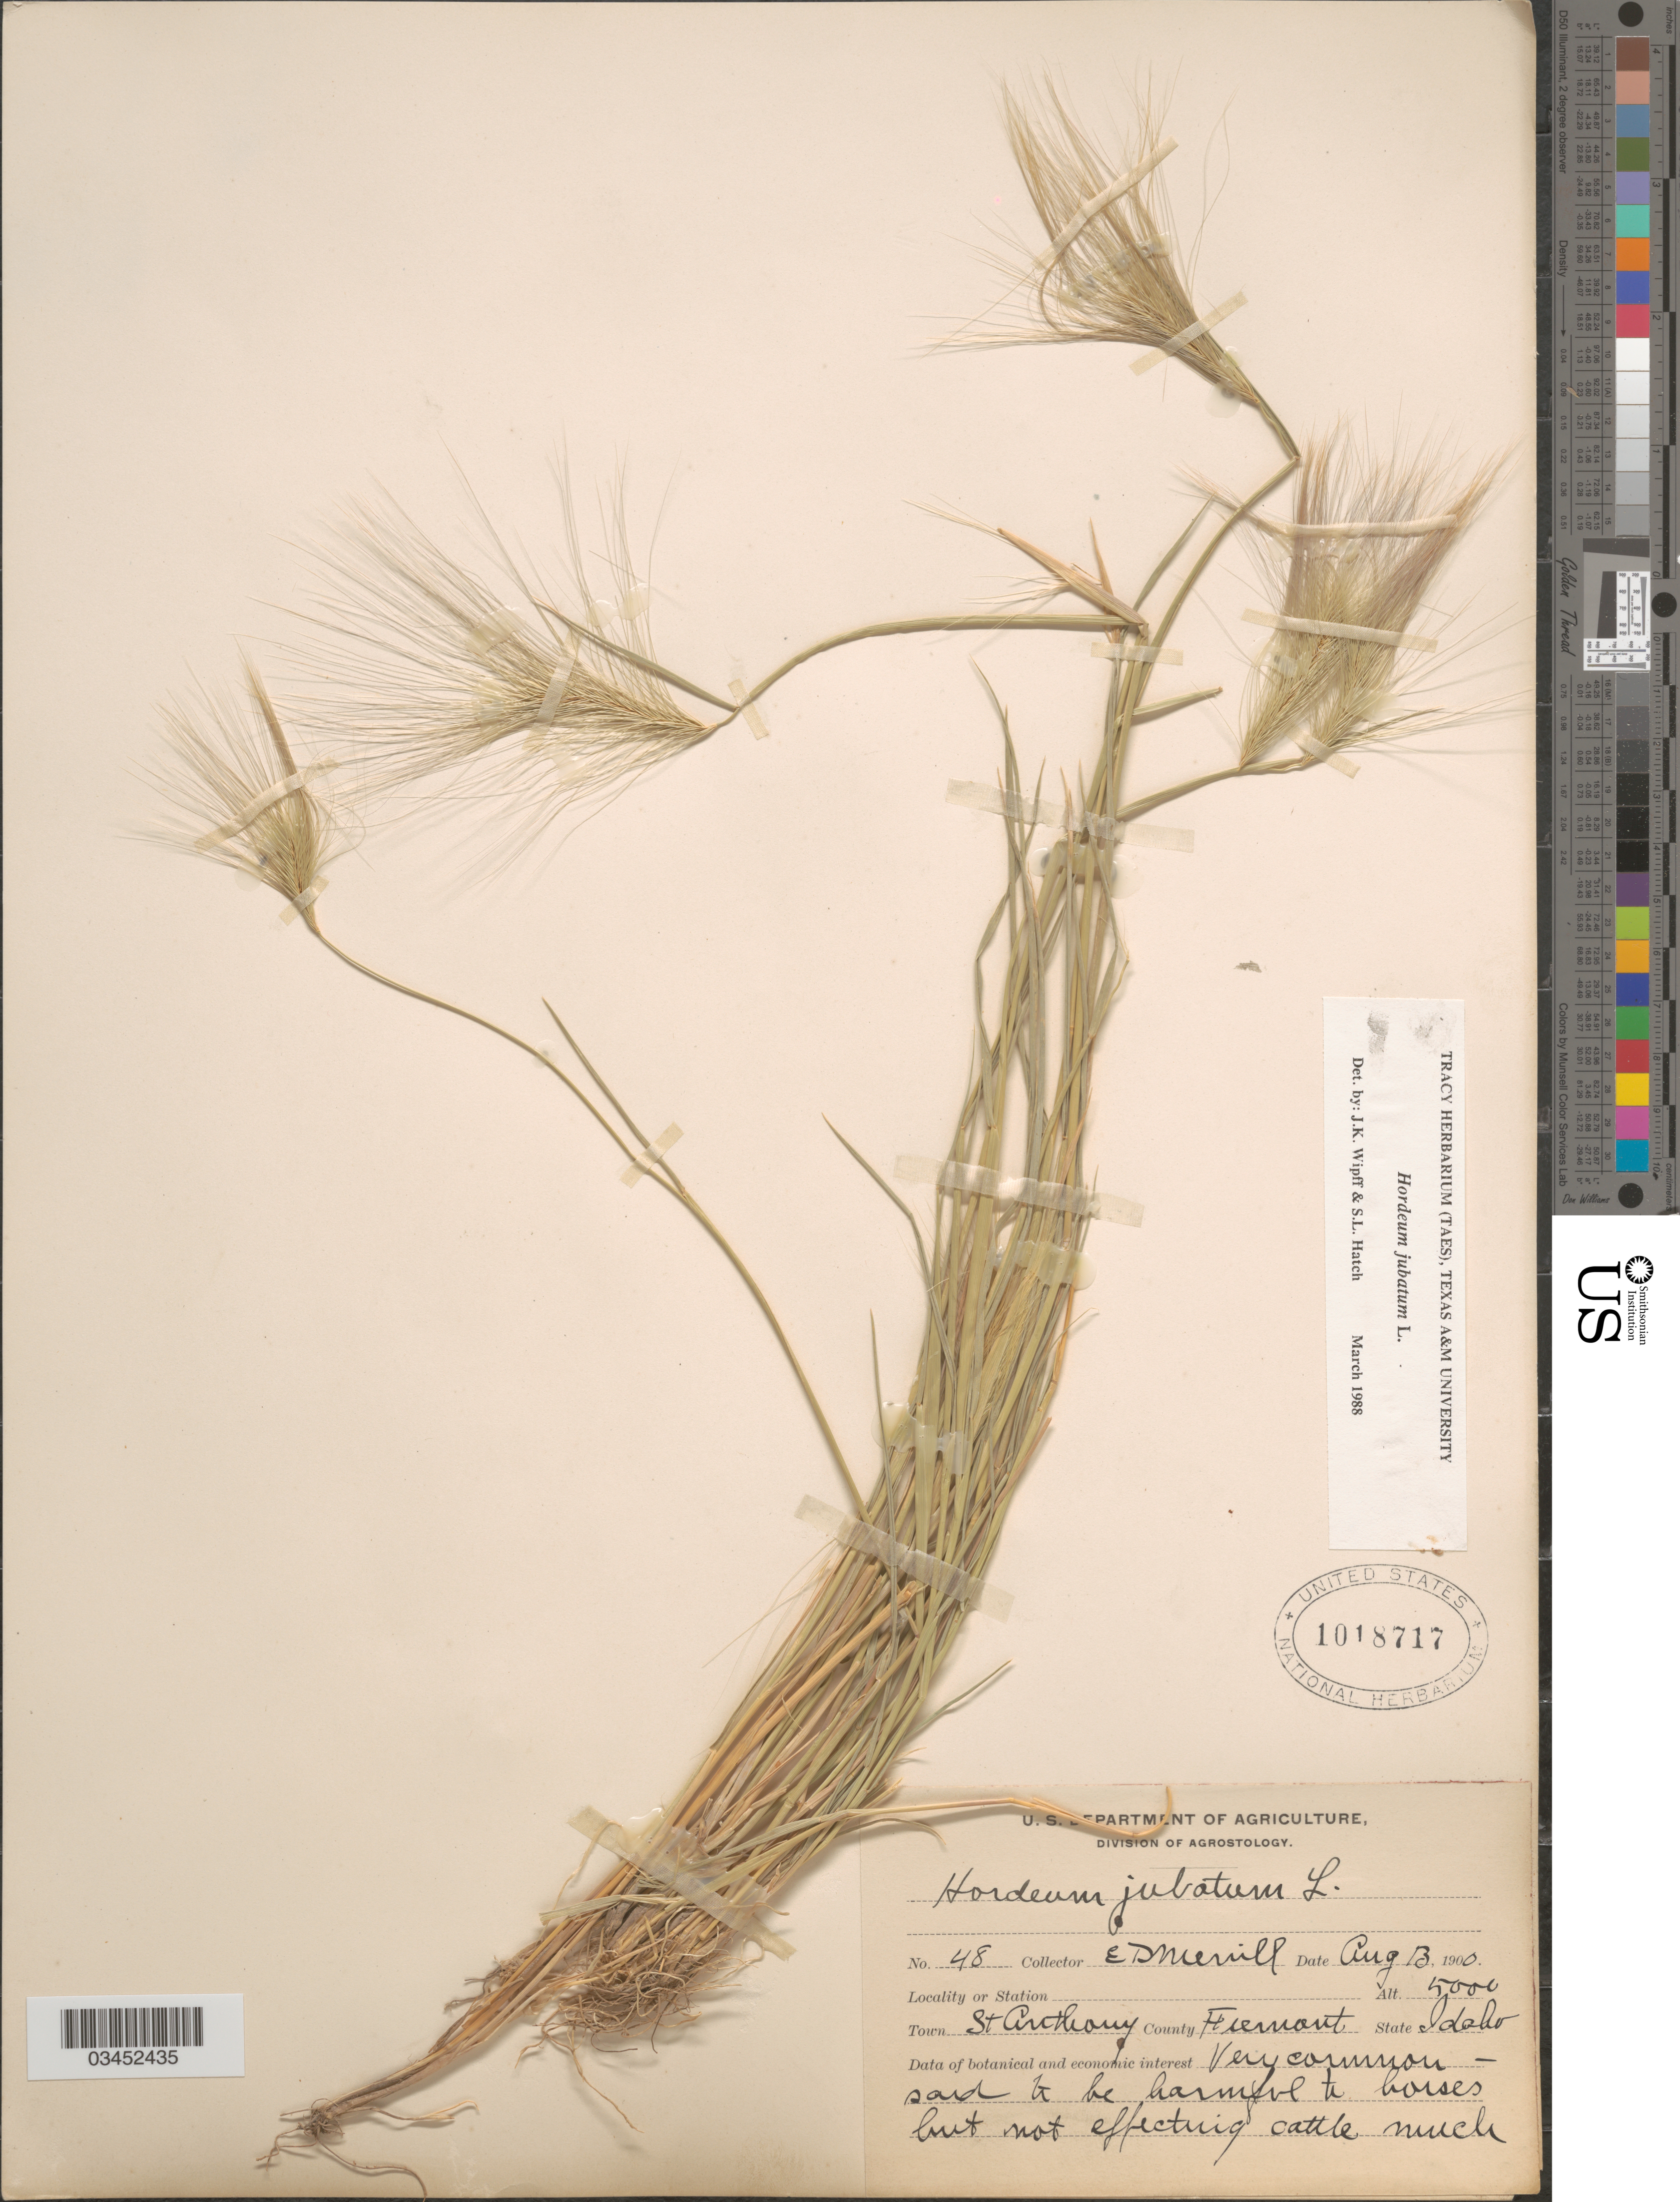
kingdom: Plantae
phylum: Tracheophyta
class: Liliopsida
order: Poales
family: Poaceae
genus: Hordeum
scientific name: Hordeum jubatum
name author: L.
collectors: E. D. Merrill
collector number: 48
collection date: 1900-08-13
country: United States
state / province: Idaho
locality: Town St Anthony. County Fremont.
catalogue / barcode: US 1018717